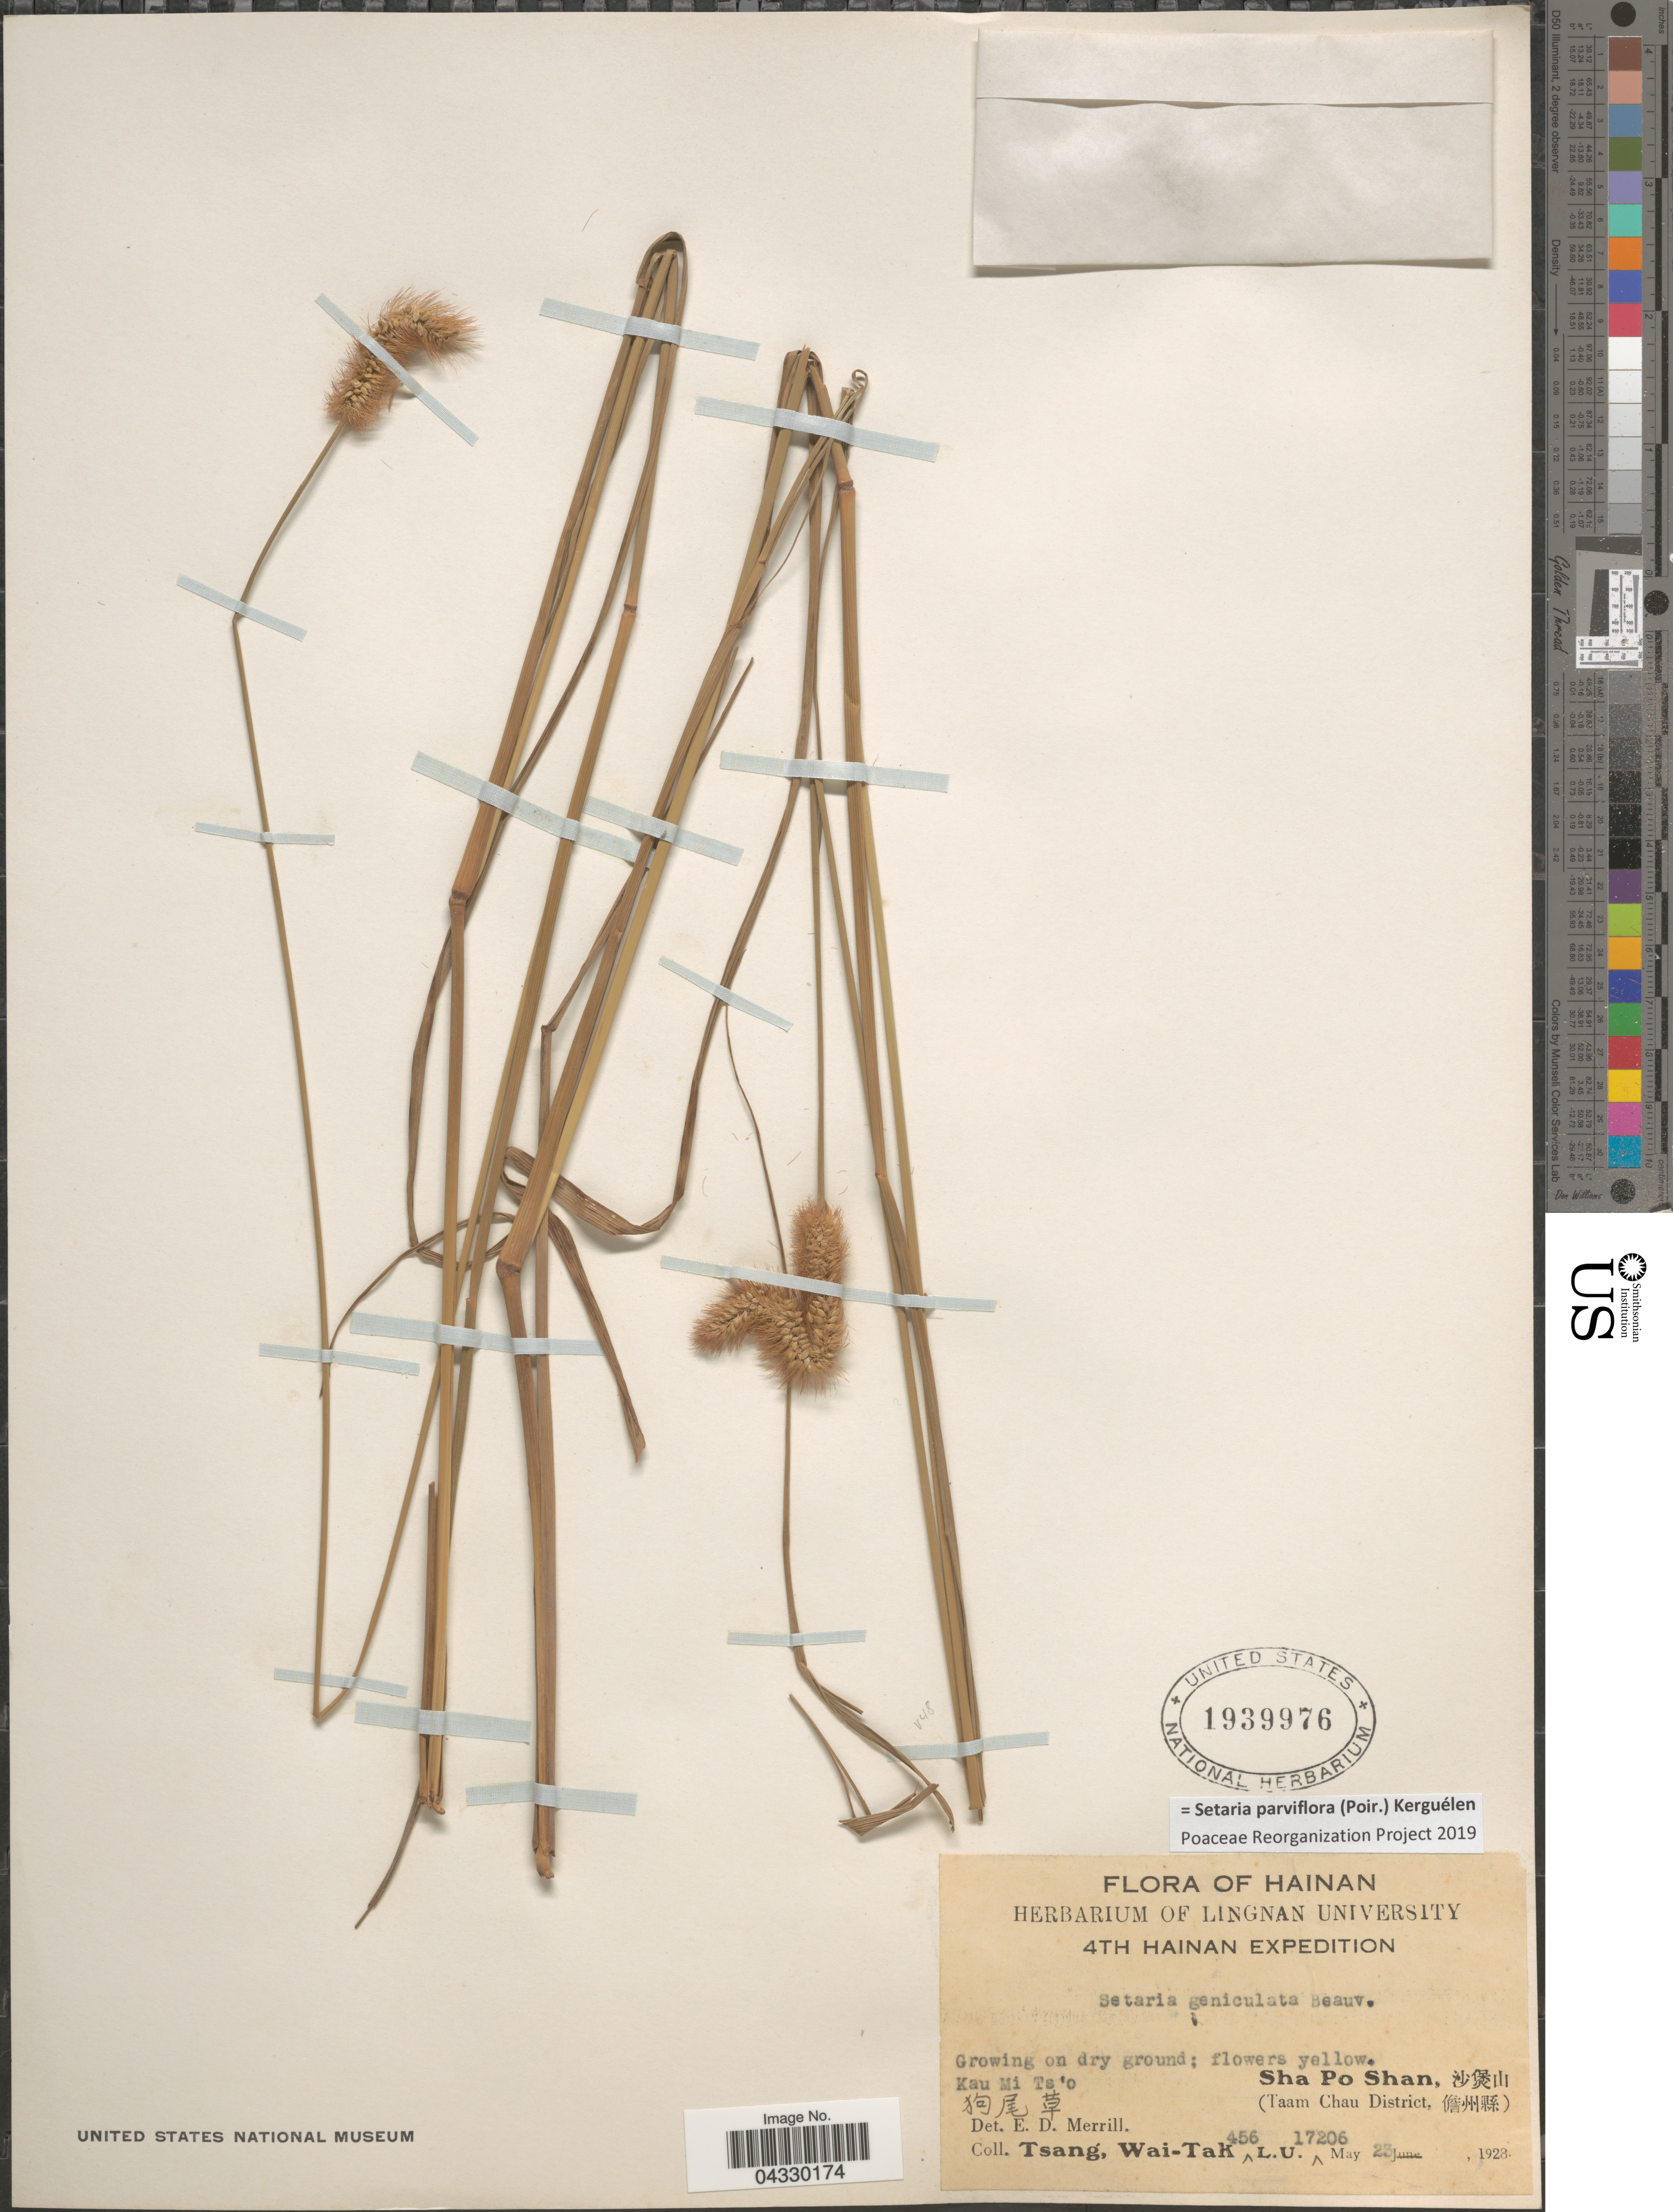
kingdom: Plantae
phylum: Tracheophyta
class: Liliopsida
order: Poales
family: Poaceae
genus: Setaria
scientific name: Setaria parviflora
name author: (Poir.) Kerguélen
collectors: W. T. Tsang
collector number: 456 L.U. 17206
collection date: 1928-05-23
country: China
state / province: Hainan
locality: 4th Hainan Expedition. Kau Mi Ts'o. X. Sha Po Shan, X. (Taam Chau District, X).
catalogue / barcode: US 1939976